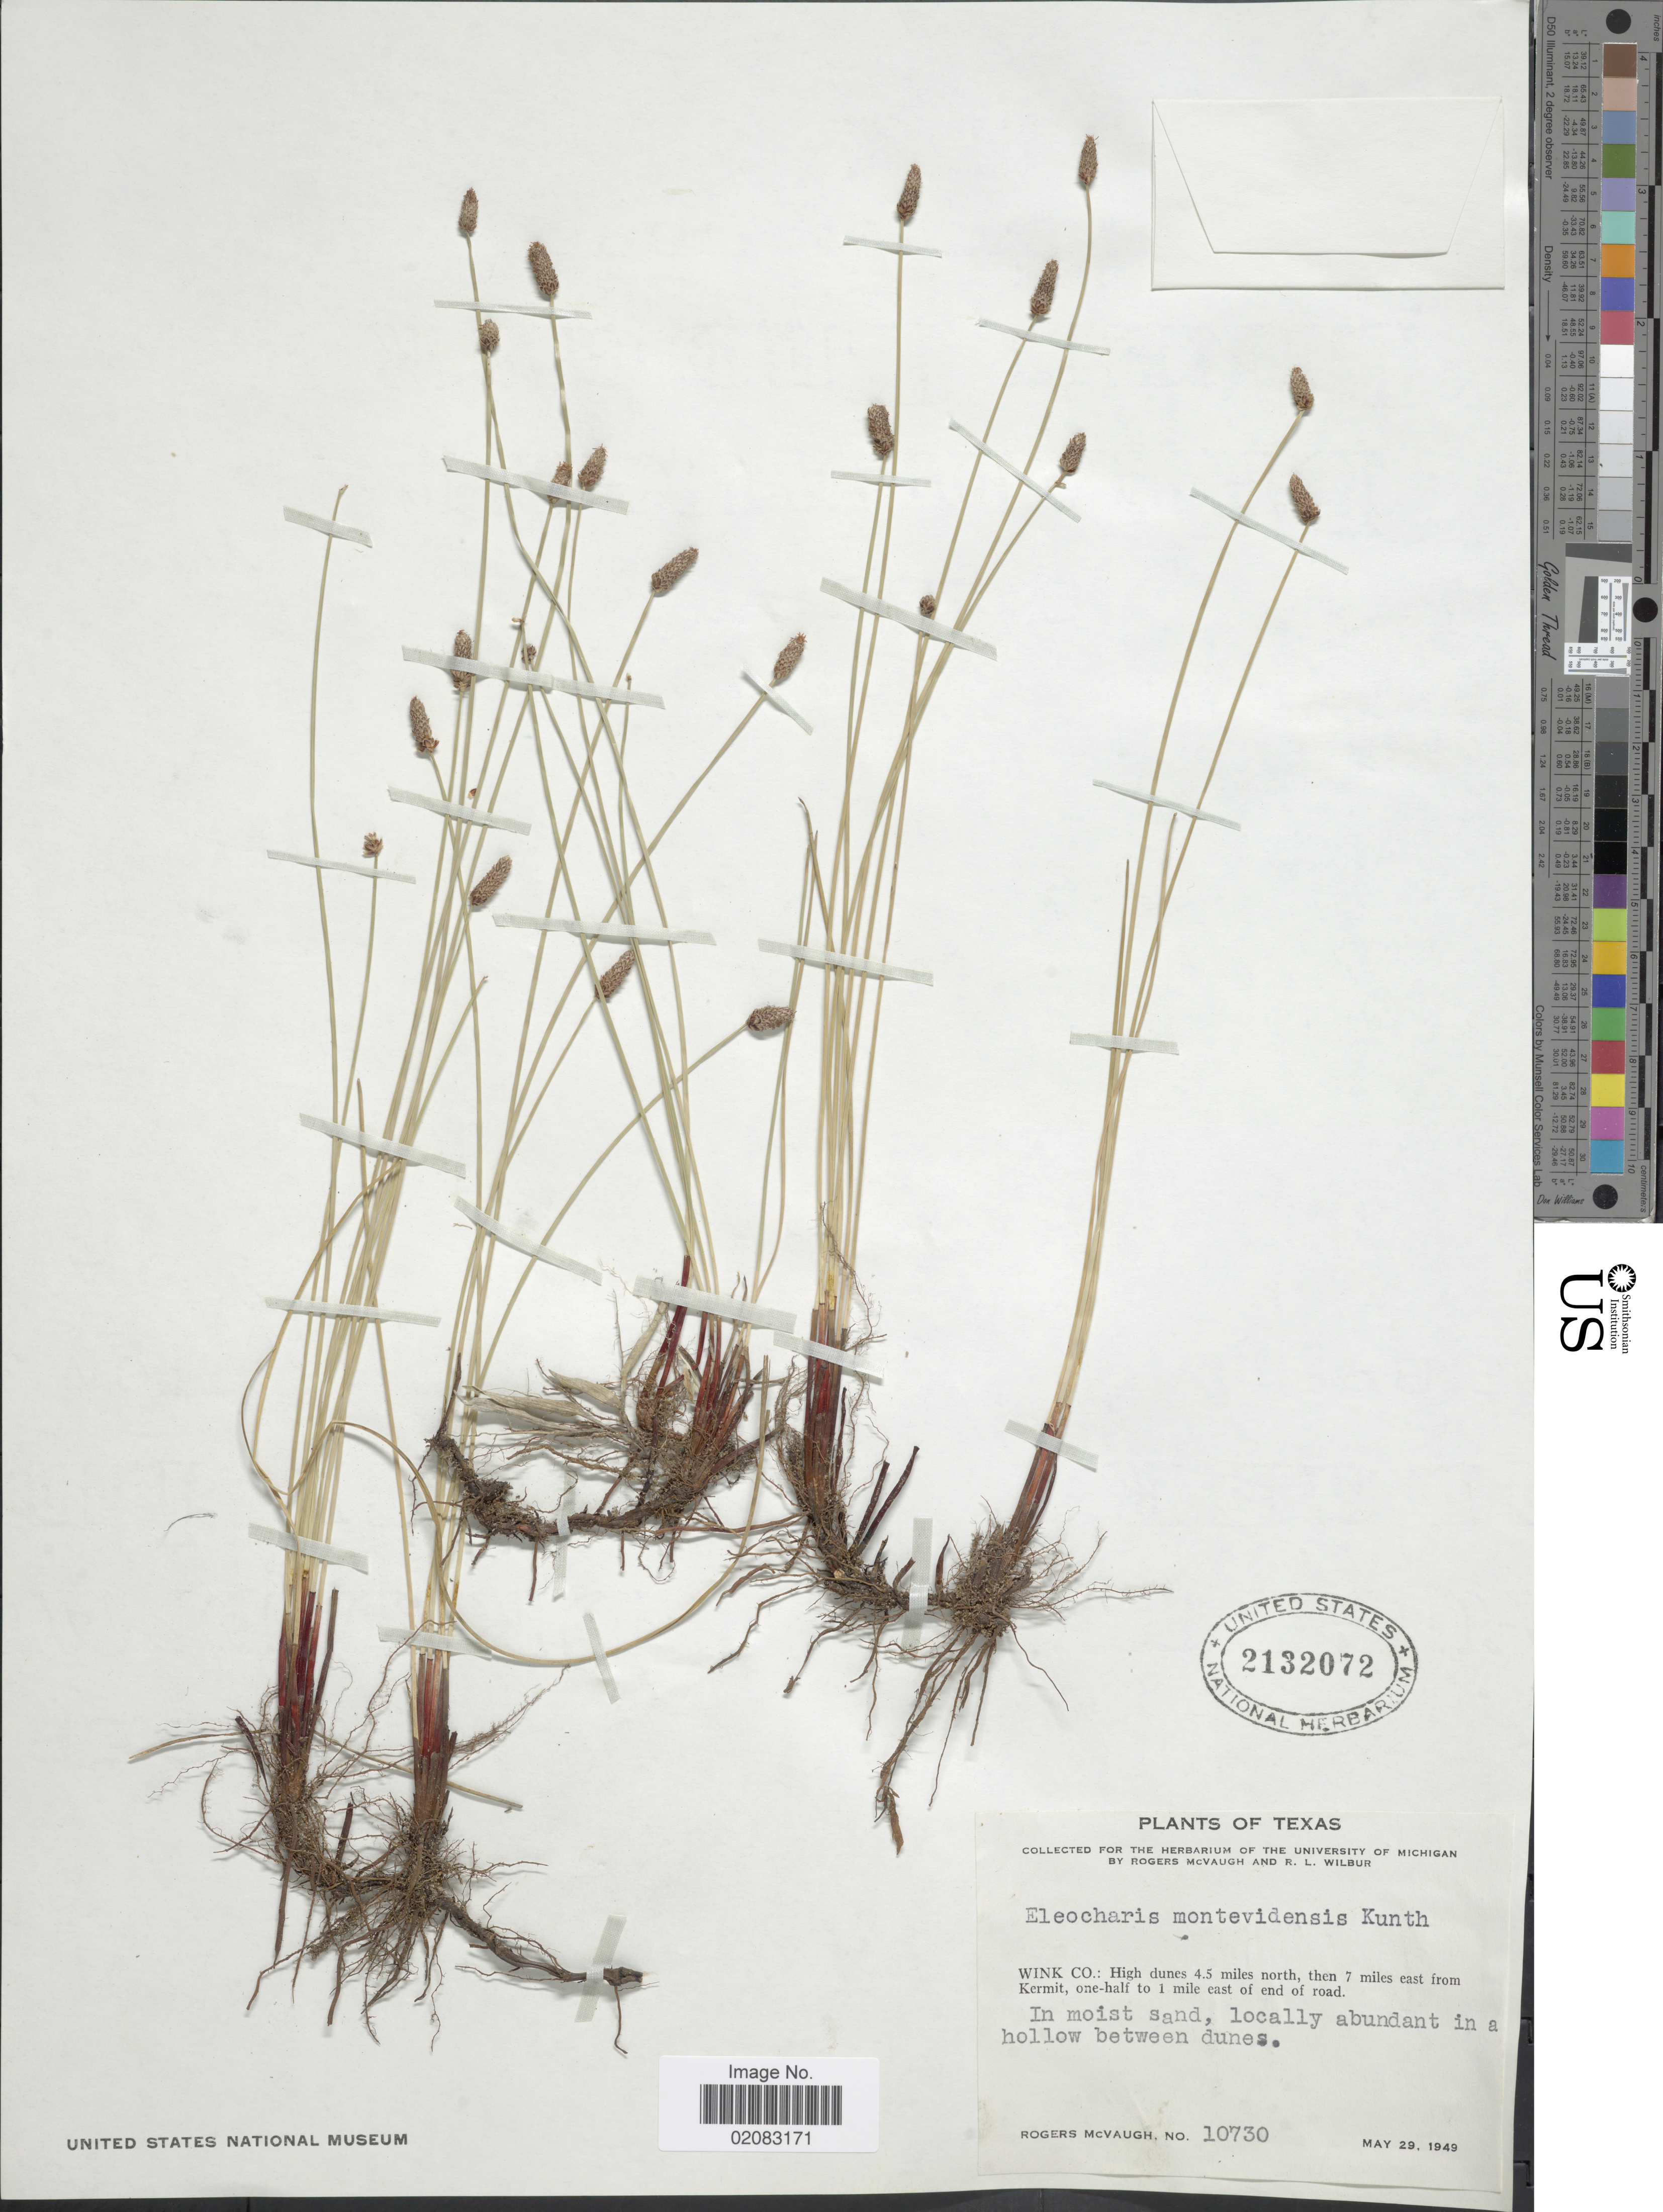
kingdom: Plantae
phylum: Tracheophyta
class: Liliopsida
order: Poales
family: Cyperaceae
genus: Eleocharis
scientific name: Eleocharis montevidensis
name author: Kunth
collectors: R. McVaugh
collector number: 10730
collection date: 1949-05-29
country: United States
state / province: Texas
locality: Wink Co: High dunes 4.5 miles north, then 7 miles east from Kermit, one-half to 1 mile east of end of road. In moist sand, locally abundant in a hollow between dunes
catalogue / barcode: US 2132072